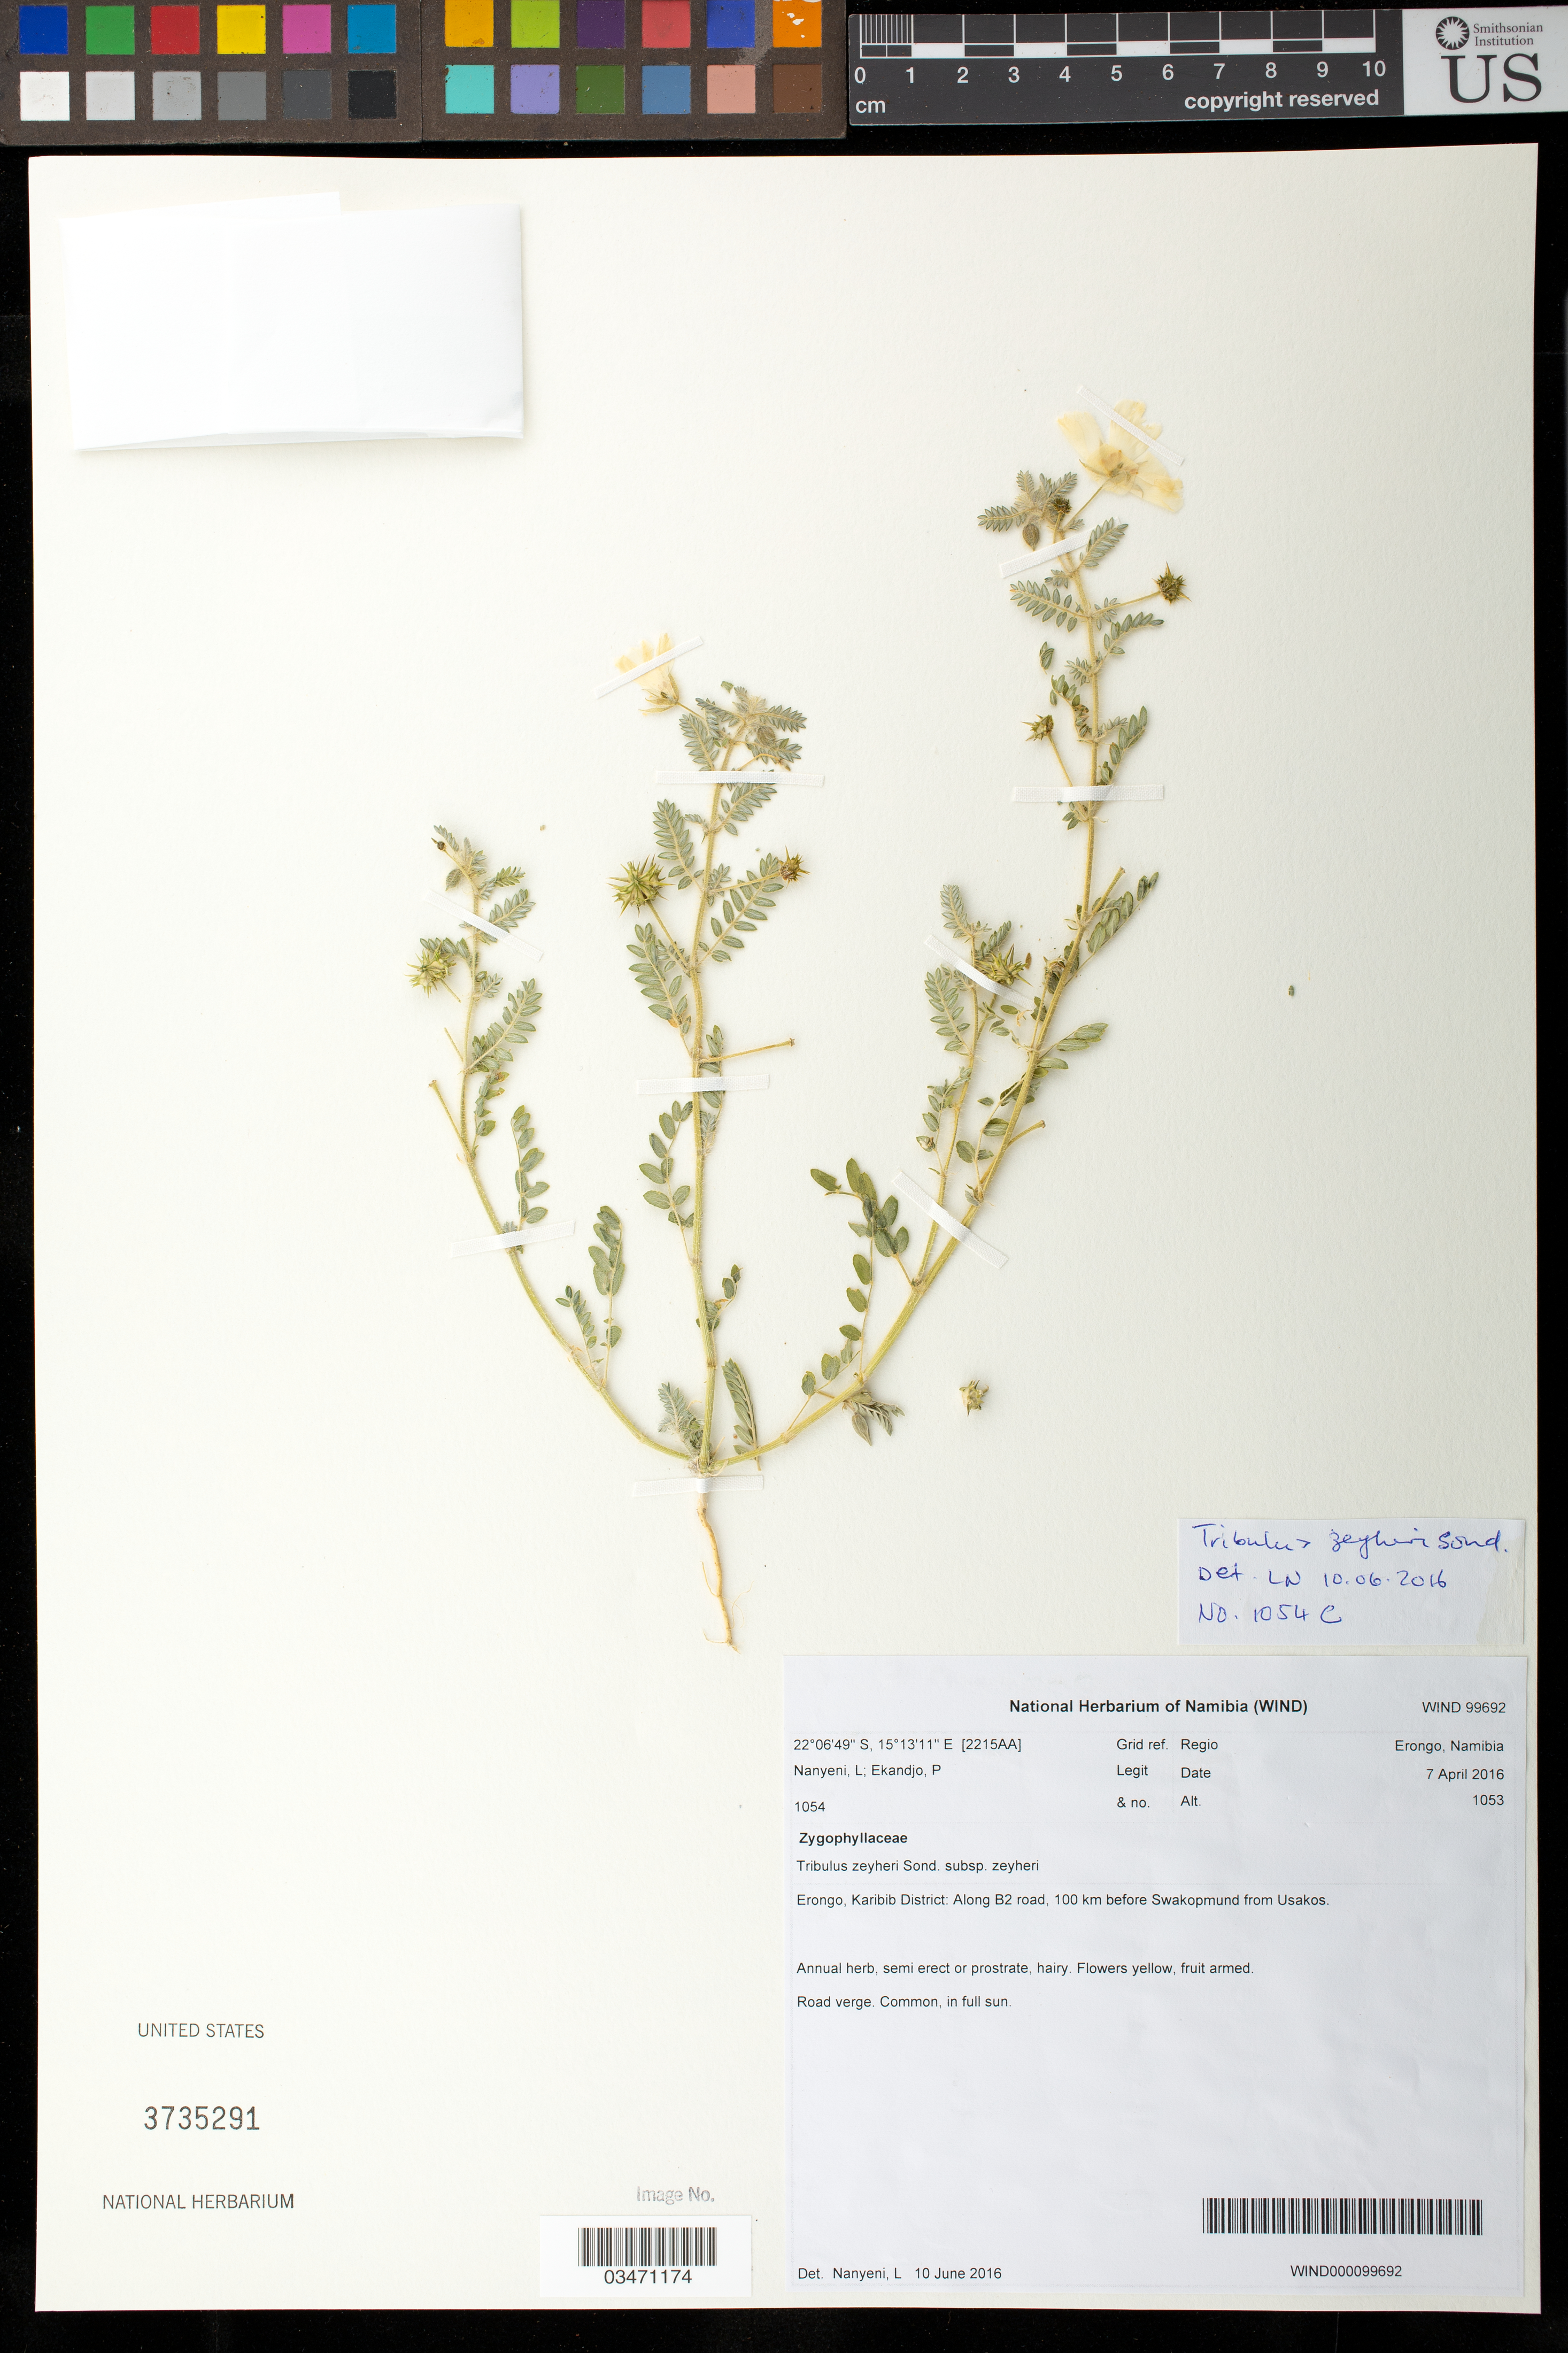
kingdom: Plantae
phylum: Tracheophyta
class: Magnoliopsida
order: Zygophyllales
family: Zygophyllaceae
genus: Tribulus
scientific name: Tribulus zeyheri subsp. zeyheri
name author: Sond.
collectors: L. Nanyeni & P. Ekandjo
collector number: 1054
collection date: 2016-04-07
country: Namibia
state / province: Erongo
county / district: Karibib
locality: Along B2 road, 100 km before Swakopmund from Usakos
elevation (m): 1053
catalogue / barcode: US 3735291